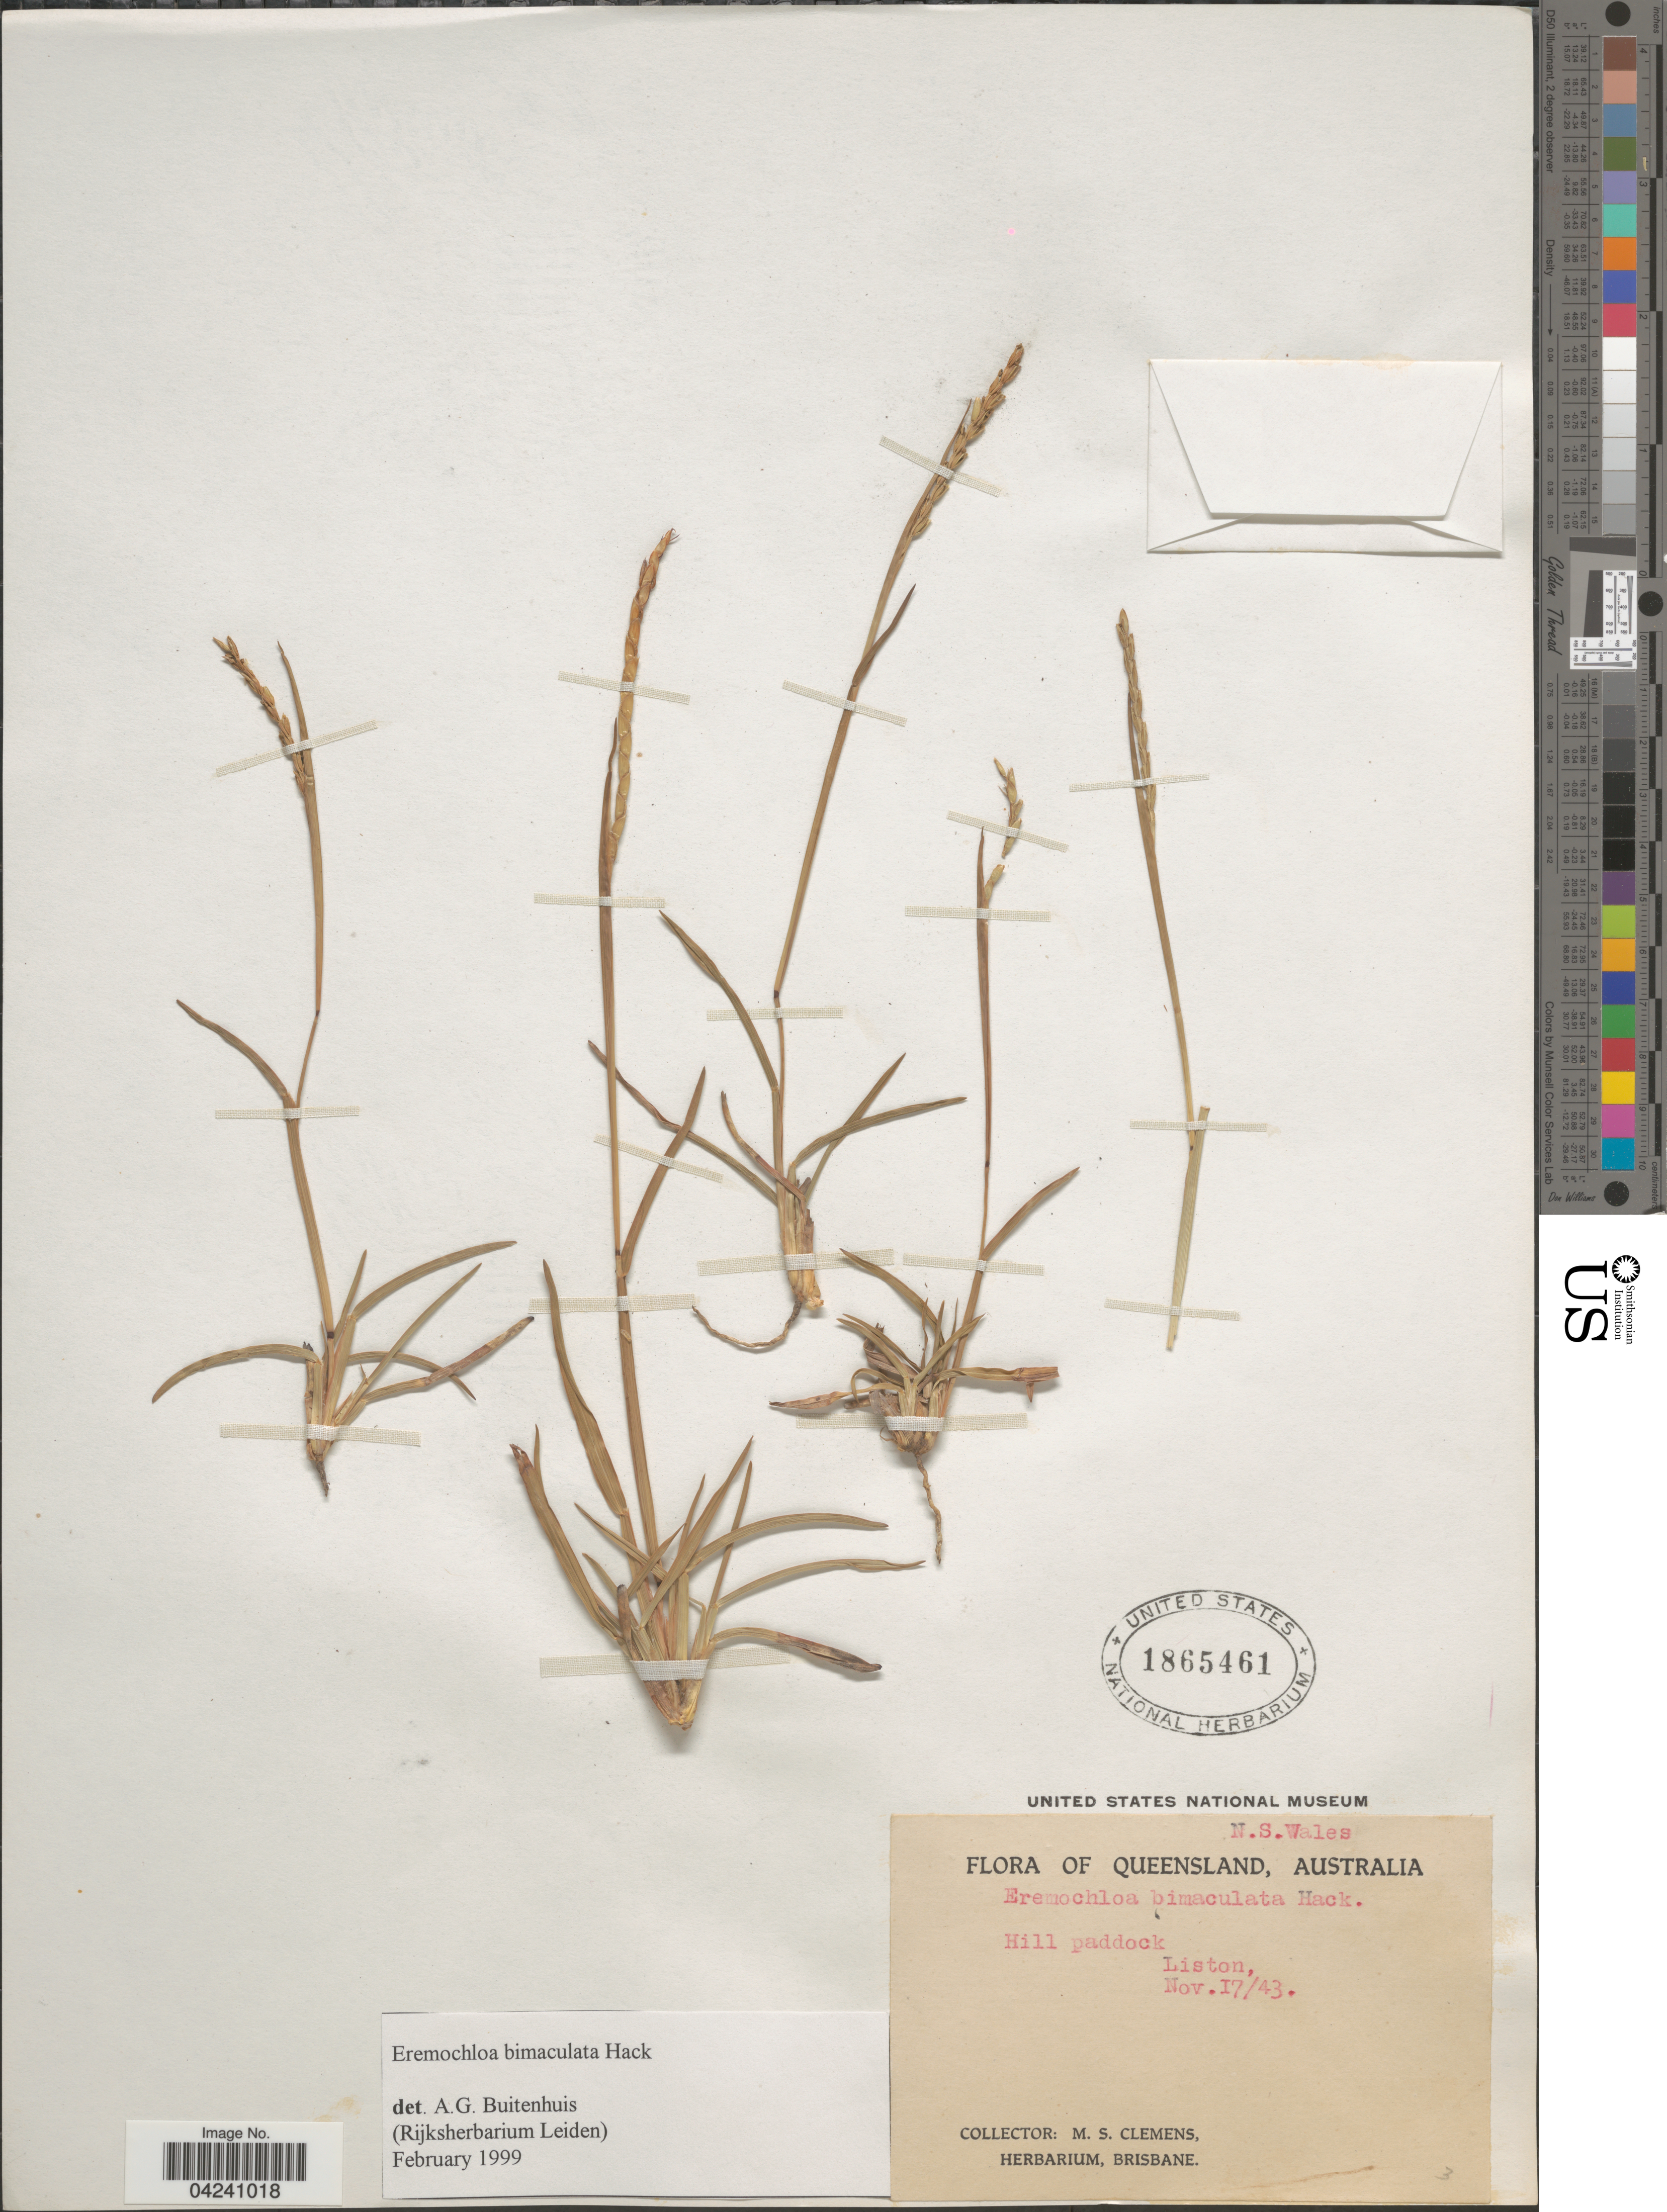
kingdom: Plantae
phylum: Tracheophyta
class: Liliopsida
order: Poales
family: Poaceae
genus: Eremochloa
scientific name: Eremochloa bimaculata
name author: Hack.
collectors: M. S. Clemens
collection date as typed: Transcribed d/m/y: 17/11/43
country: Australia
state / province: New South Wales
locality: N.S.Wales. Hill paddock Liston.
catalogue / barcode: US 1865461